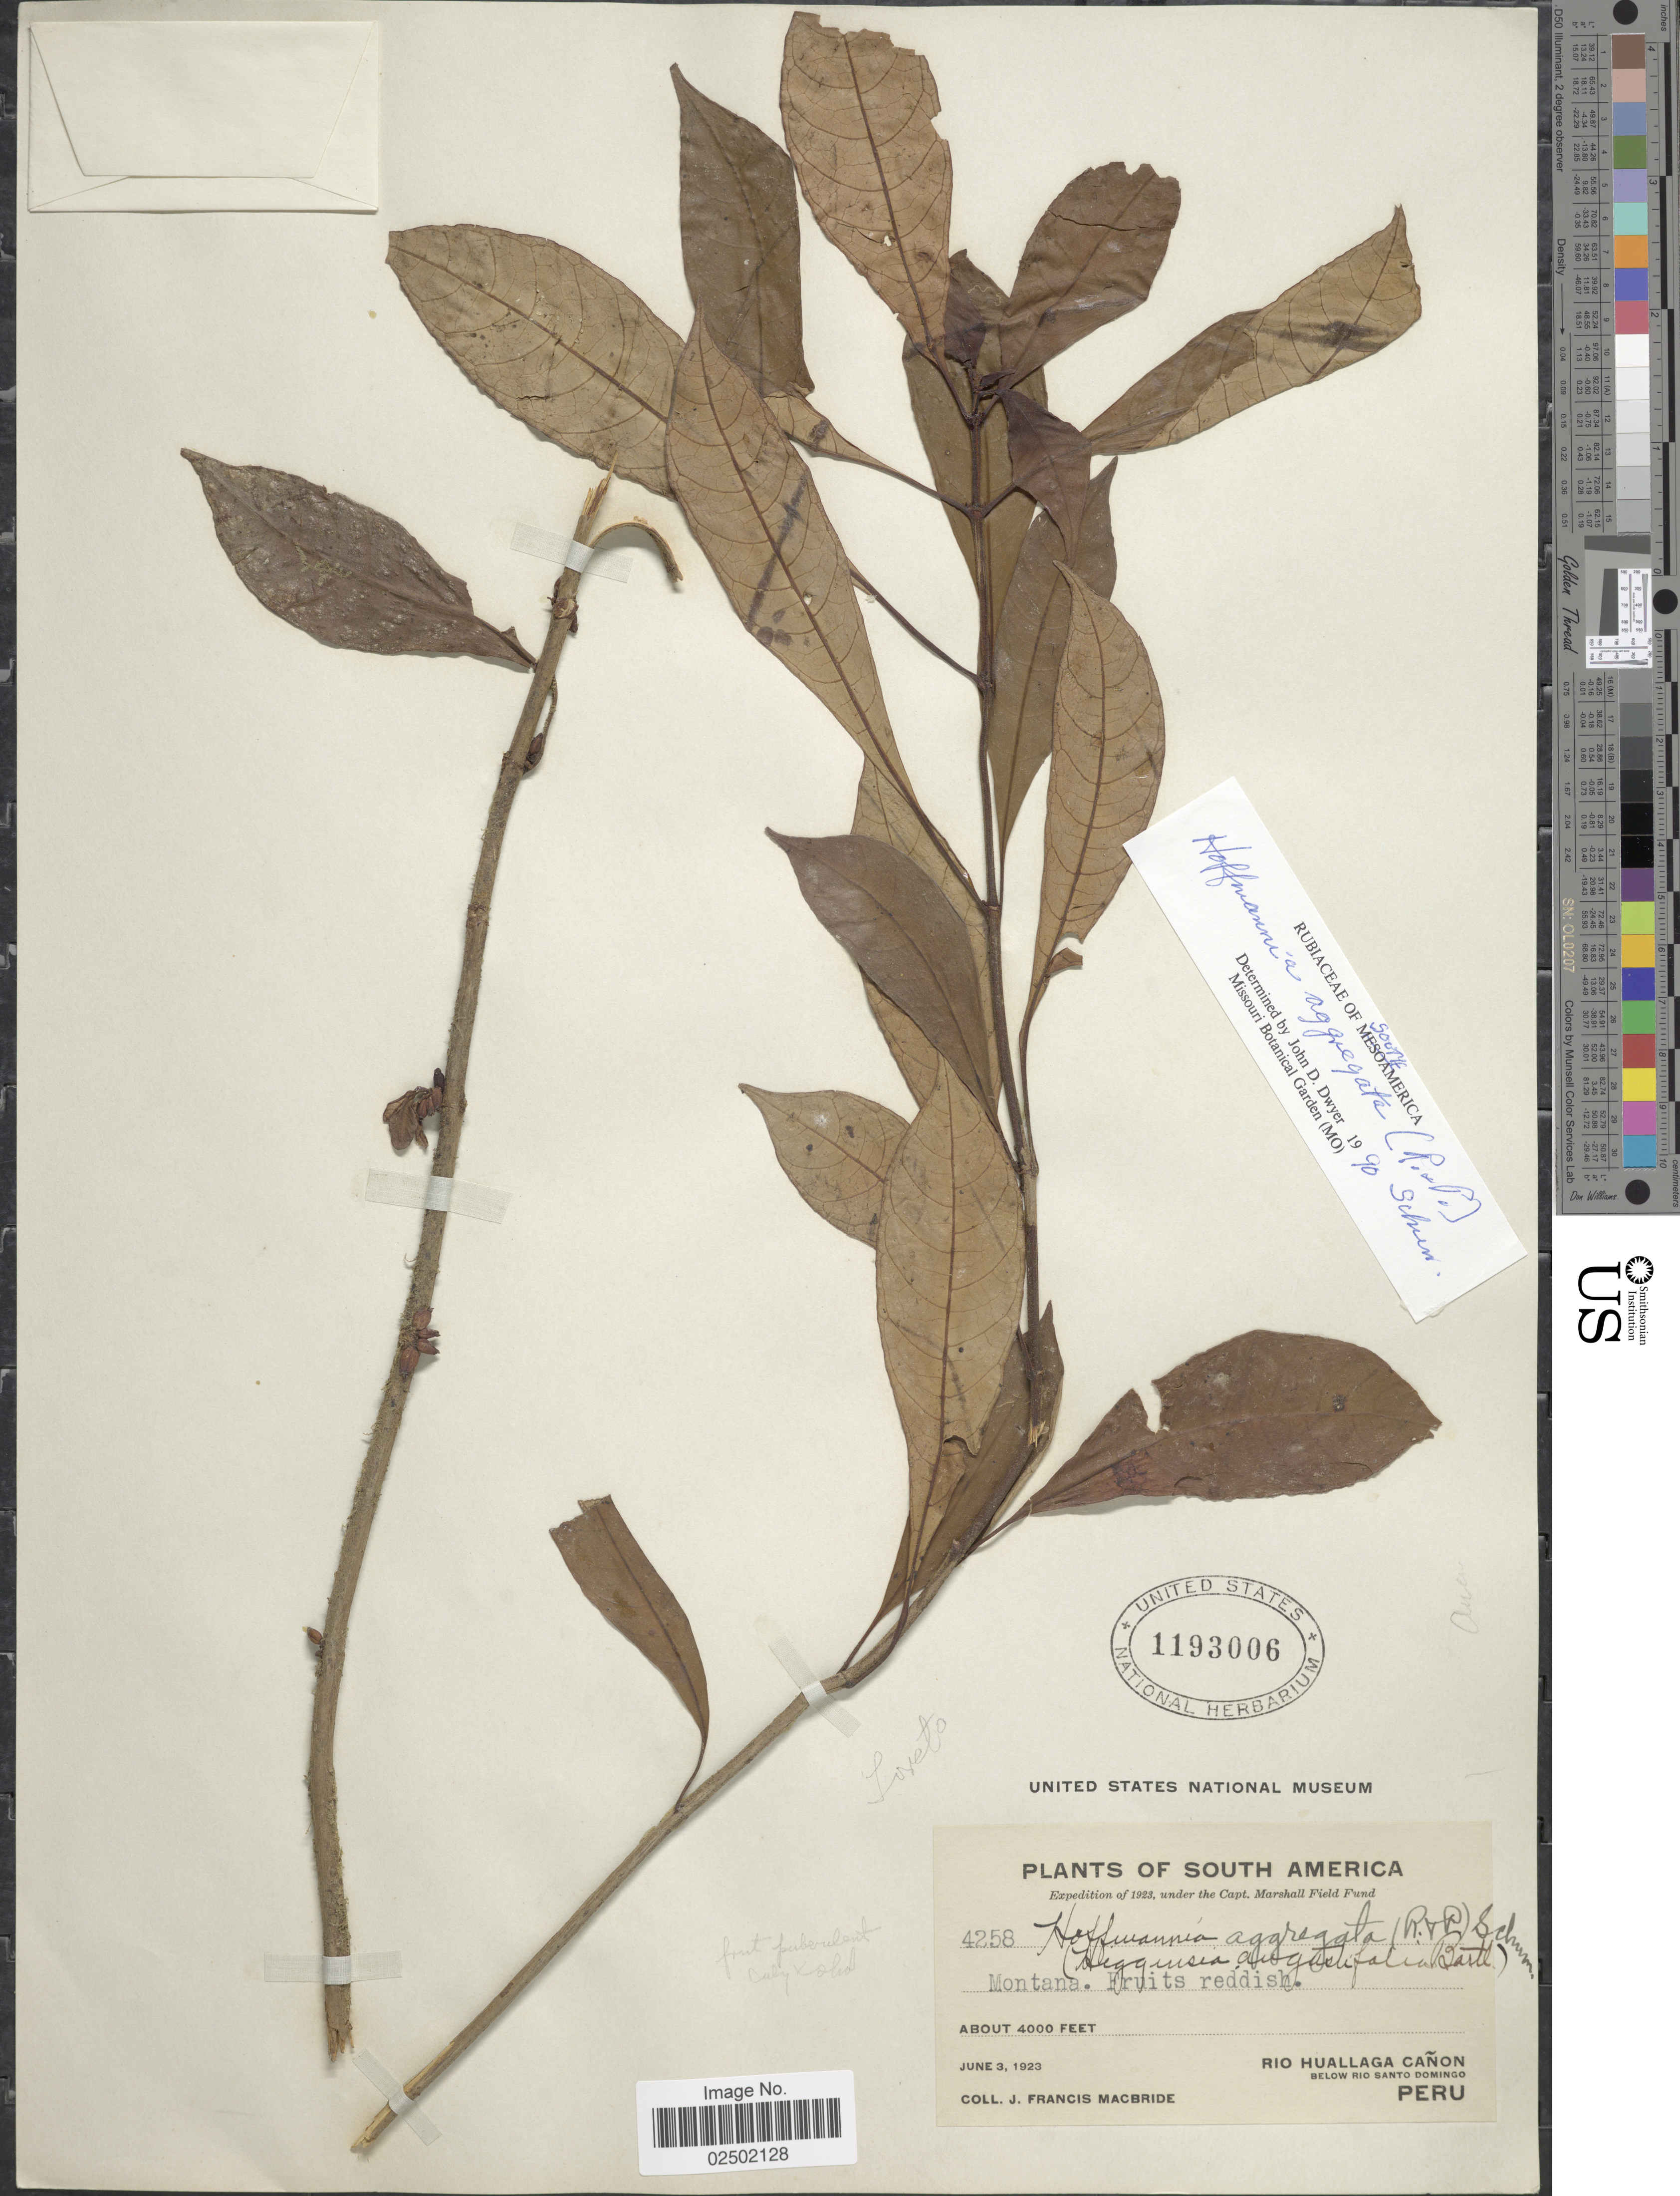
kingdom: Plantae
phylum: Tracheophyta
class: Magnoliopsida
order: Gentianales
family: Rubiaceae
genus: Hoffmannia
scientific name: Hoffmannia aggregata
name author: (Ruiz & Pav.) K. Schum.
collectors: J. F. Macbride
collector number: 4258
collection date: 1923-06-03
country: Peru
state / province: Loreto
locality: Rio Huallaga Canon. Below Rio Santo Domingo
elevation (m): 1219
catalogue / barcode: US 11993006